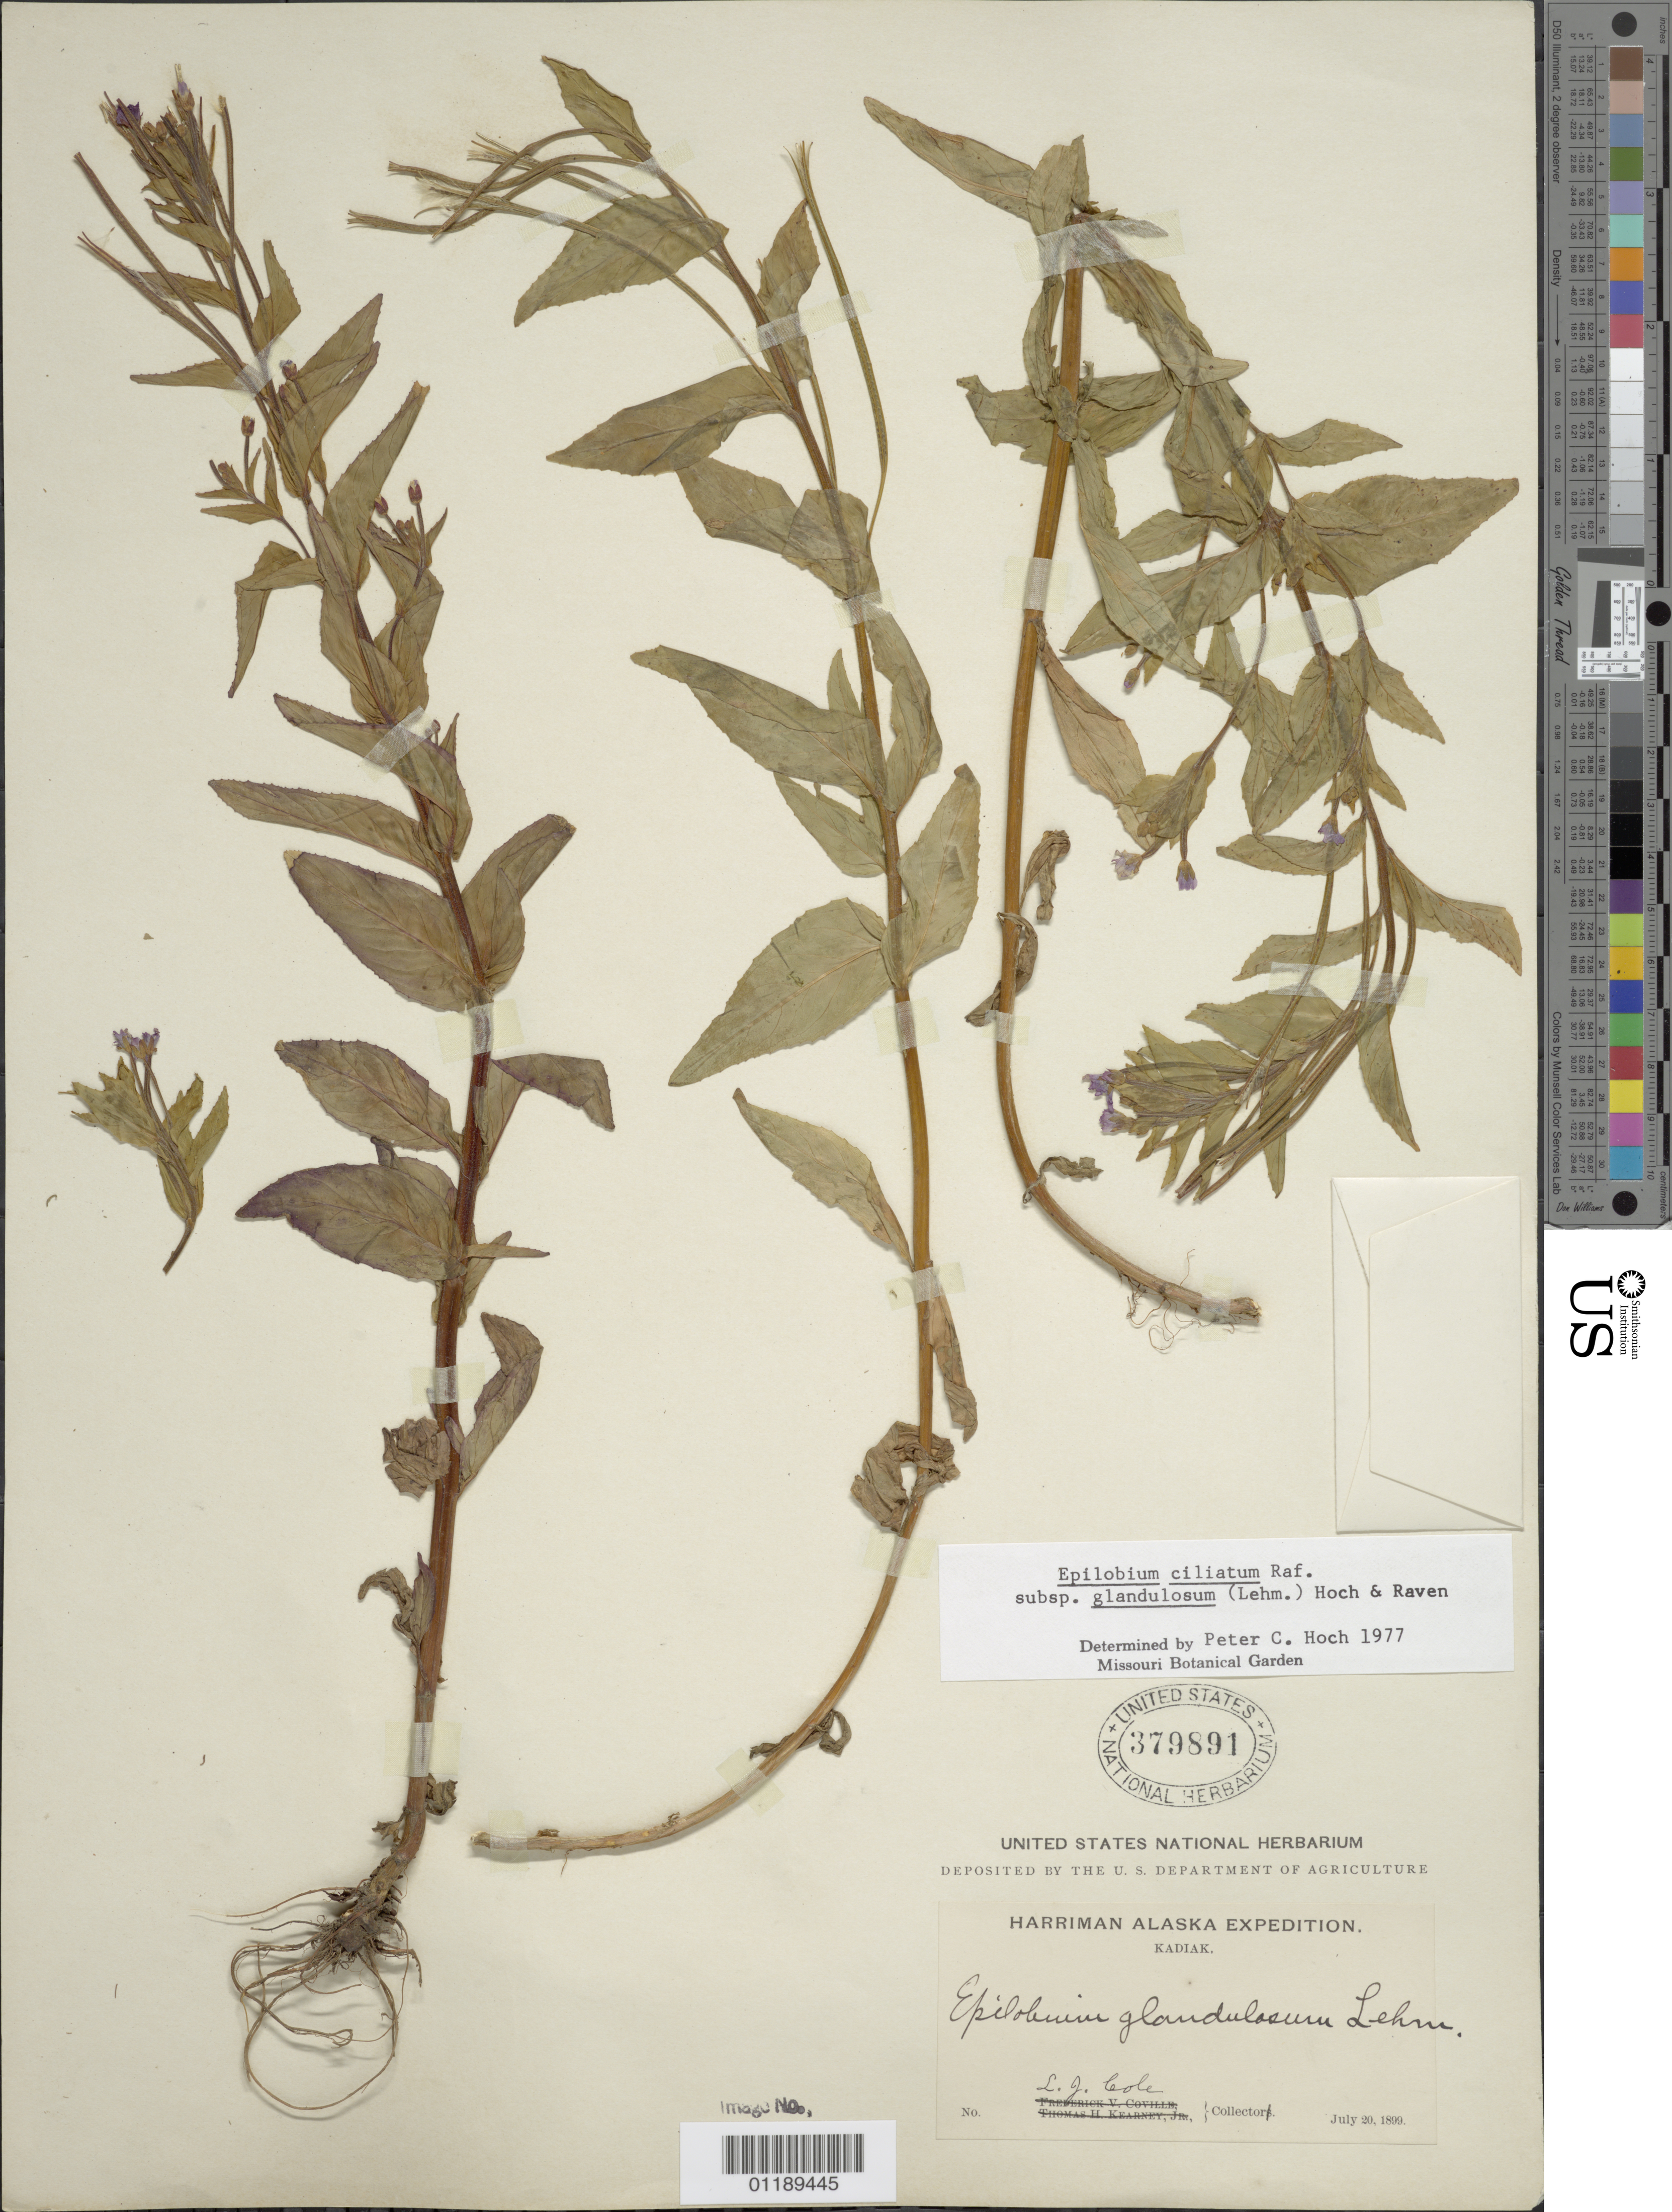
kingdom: Plantae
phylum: Tracheophyta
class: Magnoliopsida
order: Myrtales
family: Onagraceae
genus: Epilobium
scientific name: Epilobium ciliatum subsp. glandulosum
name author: (Lehm.) Hoch & P.H. Raven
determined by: Hoch, P. C.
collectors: F. V. Coville & T. H. Kearney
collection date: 1899-07-20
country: United States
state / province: Alaska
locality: Kadiak.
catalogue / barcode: US 379891